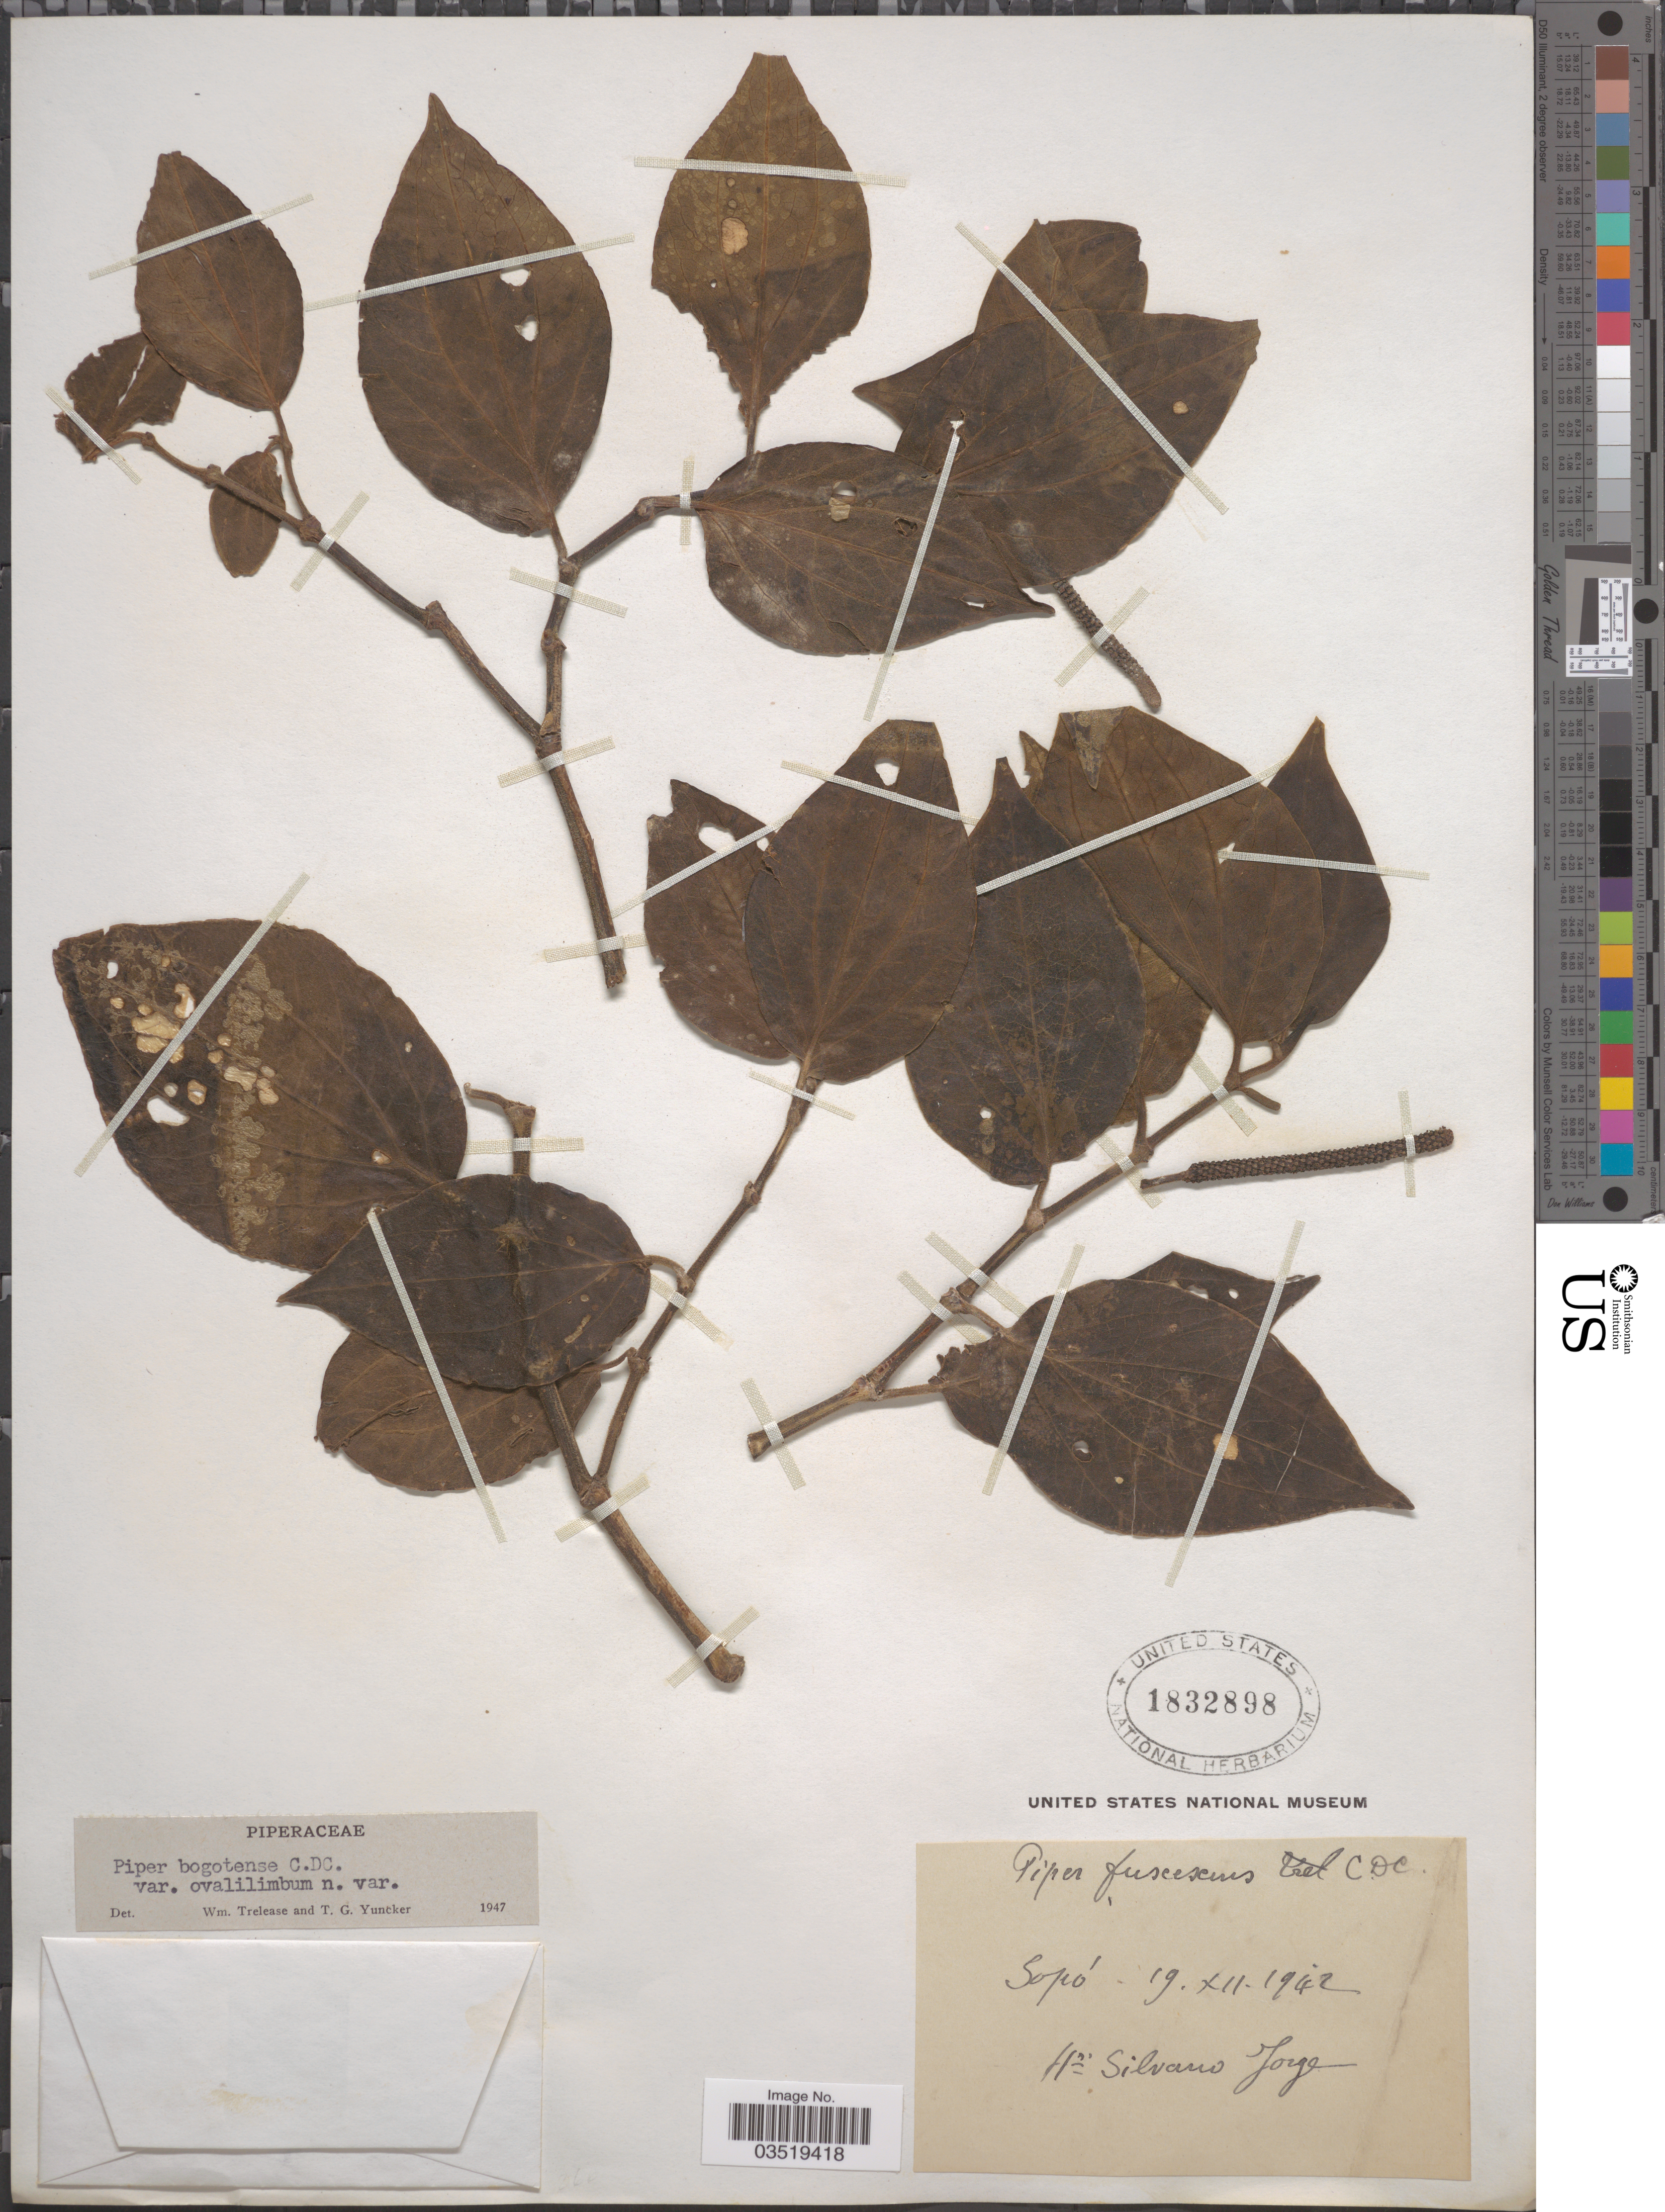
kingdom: Plantae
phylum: Tracheophyta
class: Magnoliopsida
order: Piperales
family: Piperaceae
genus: Piper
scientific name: Piper bogotense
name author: C. DC.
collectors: H. Silvano J.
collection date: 1942-12-19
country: Colombia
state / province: Cundinamarca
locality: Sopó.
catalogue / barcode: US 1832898